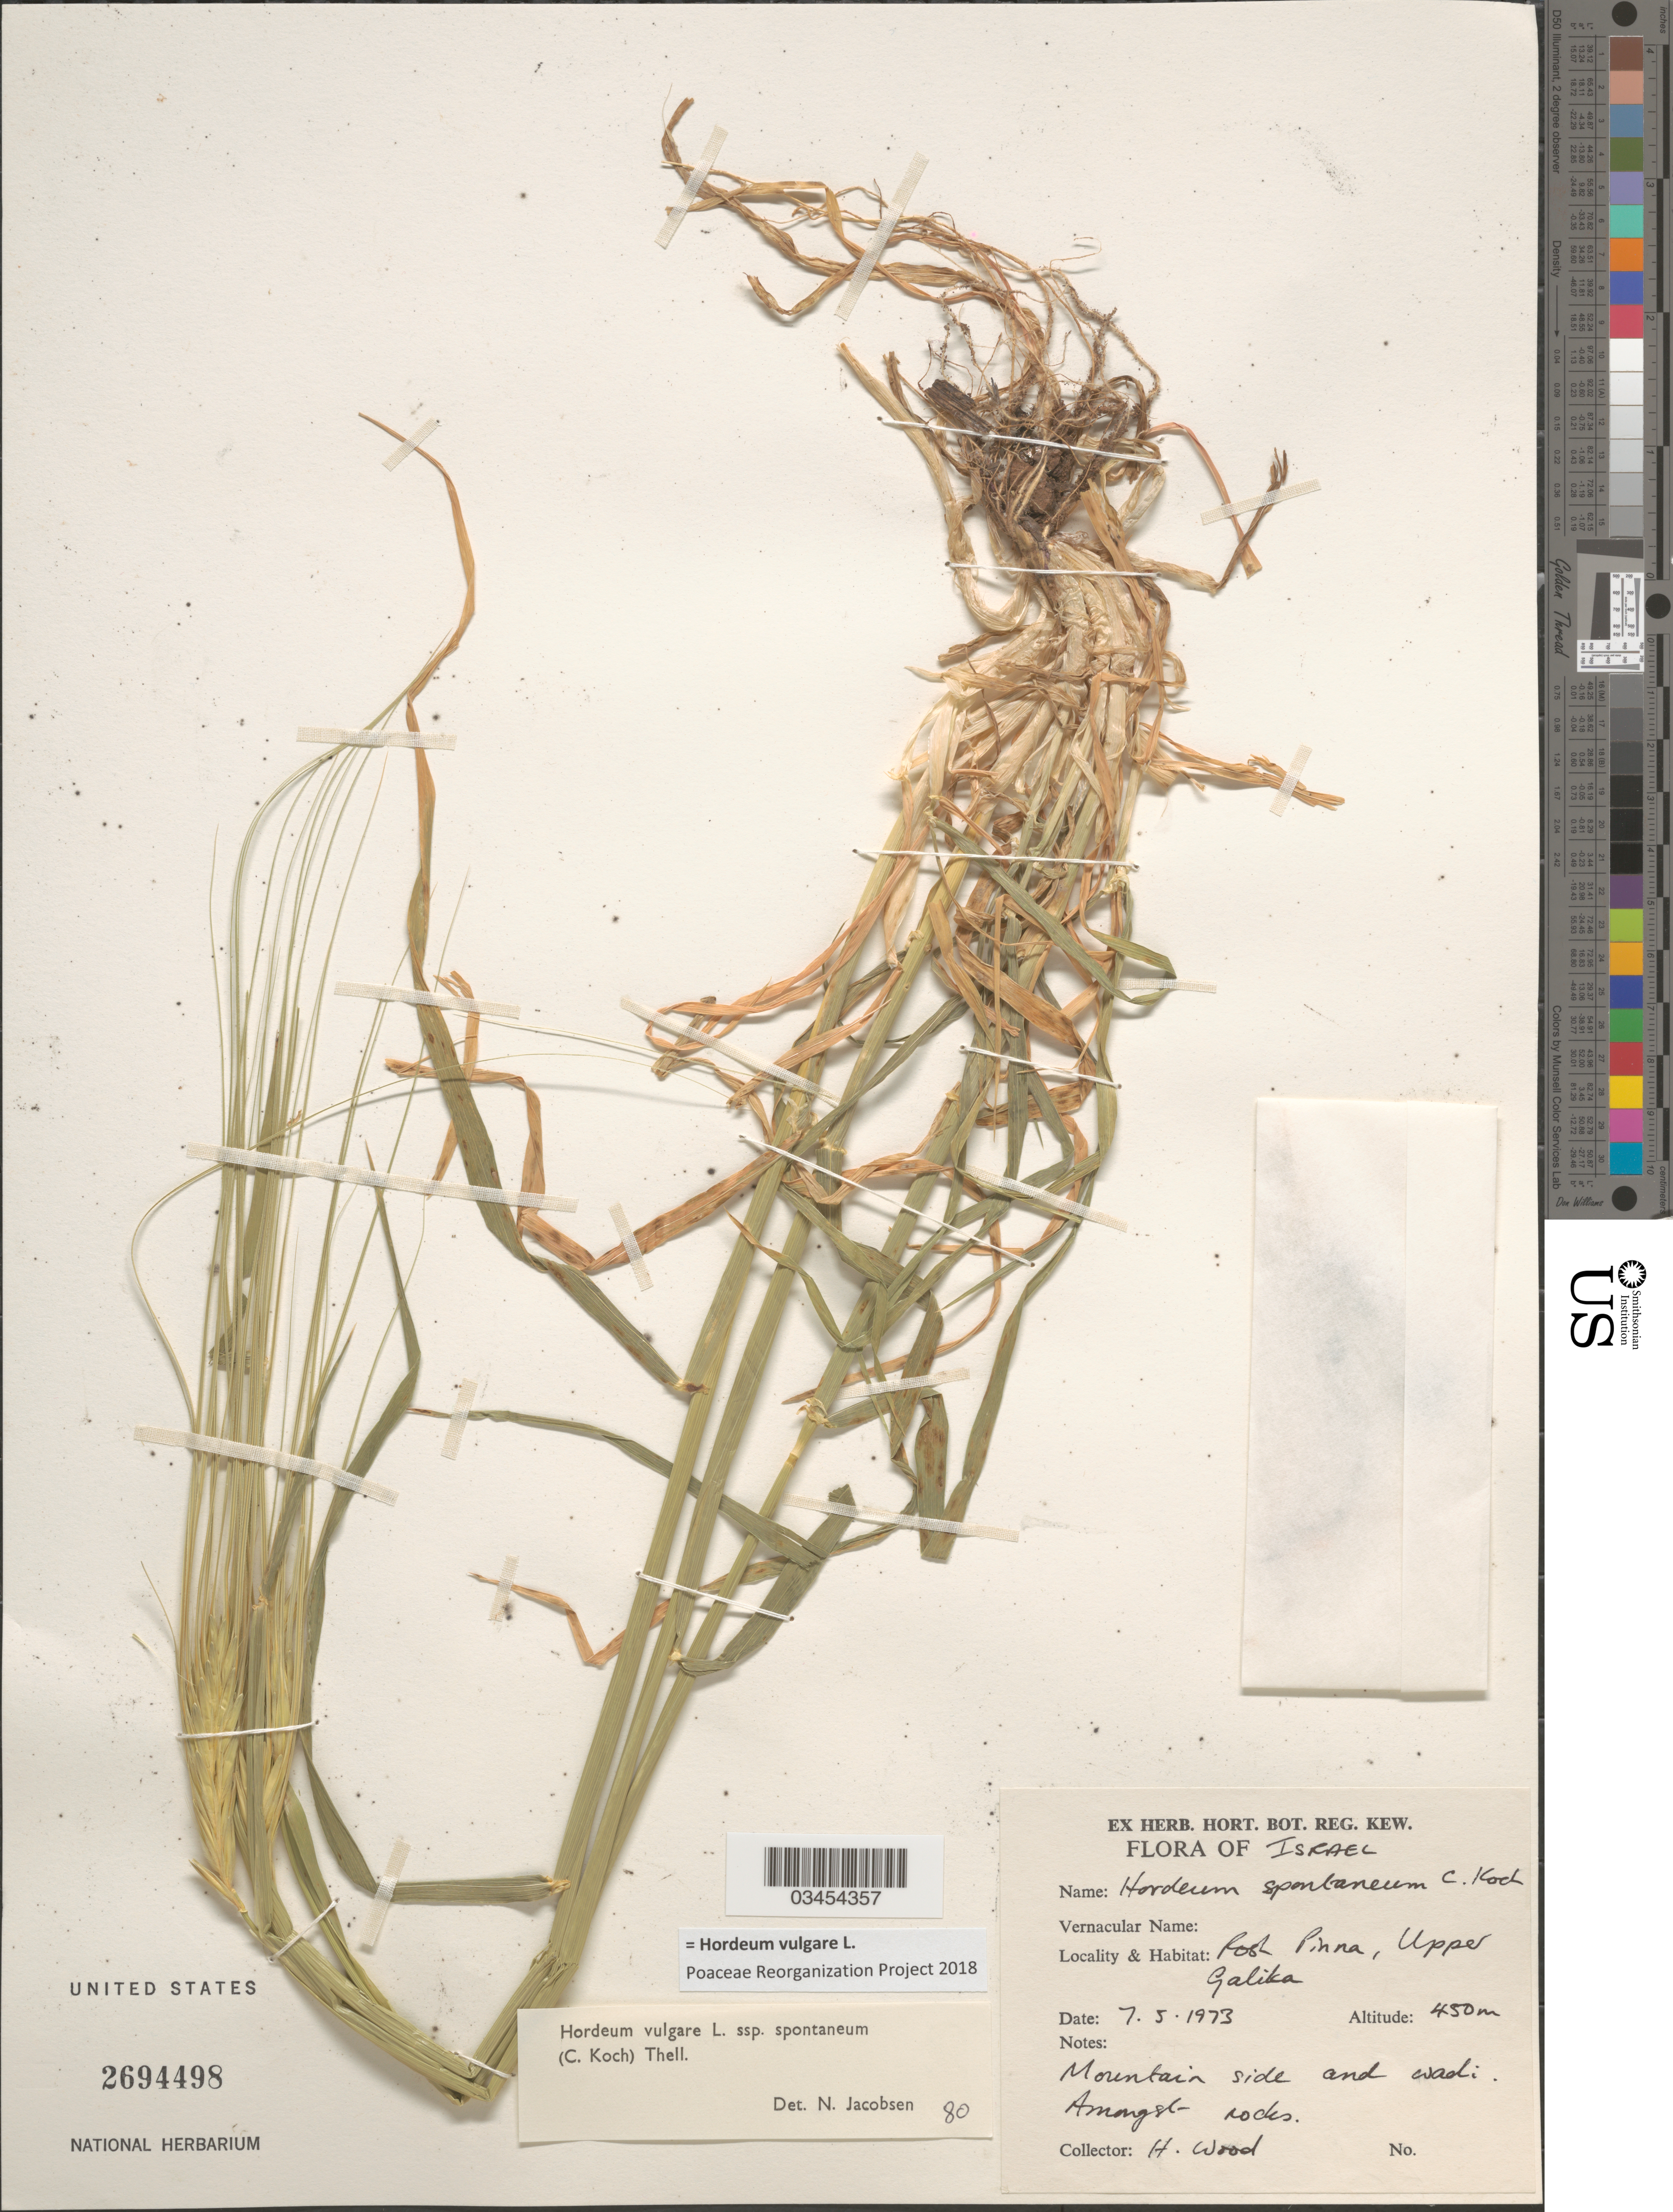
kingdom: Plantae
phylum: Tracheophyta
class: Liliopsida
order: Poales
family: Poaceae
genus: Hordeum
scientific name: Hordeum vulgare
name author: L.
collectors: H. Wood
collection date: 1973-05-07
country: Israel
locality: Post pinna, Upper Galika.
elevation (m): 450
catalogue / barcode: US 2694498